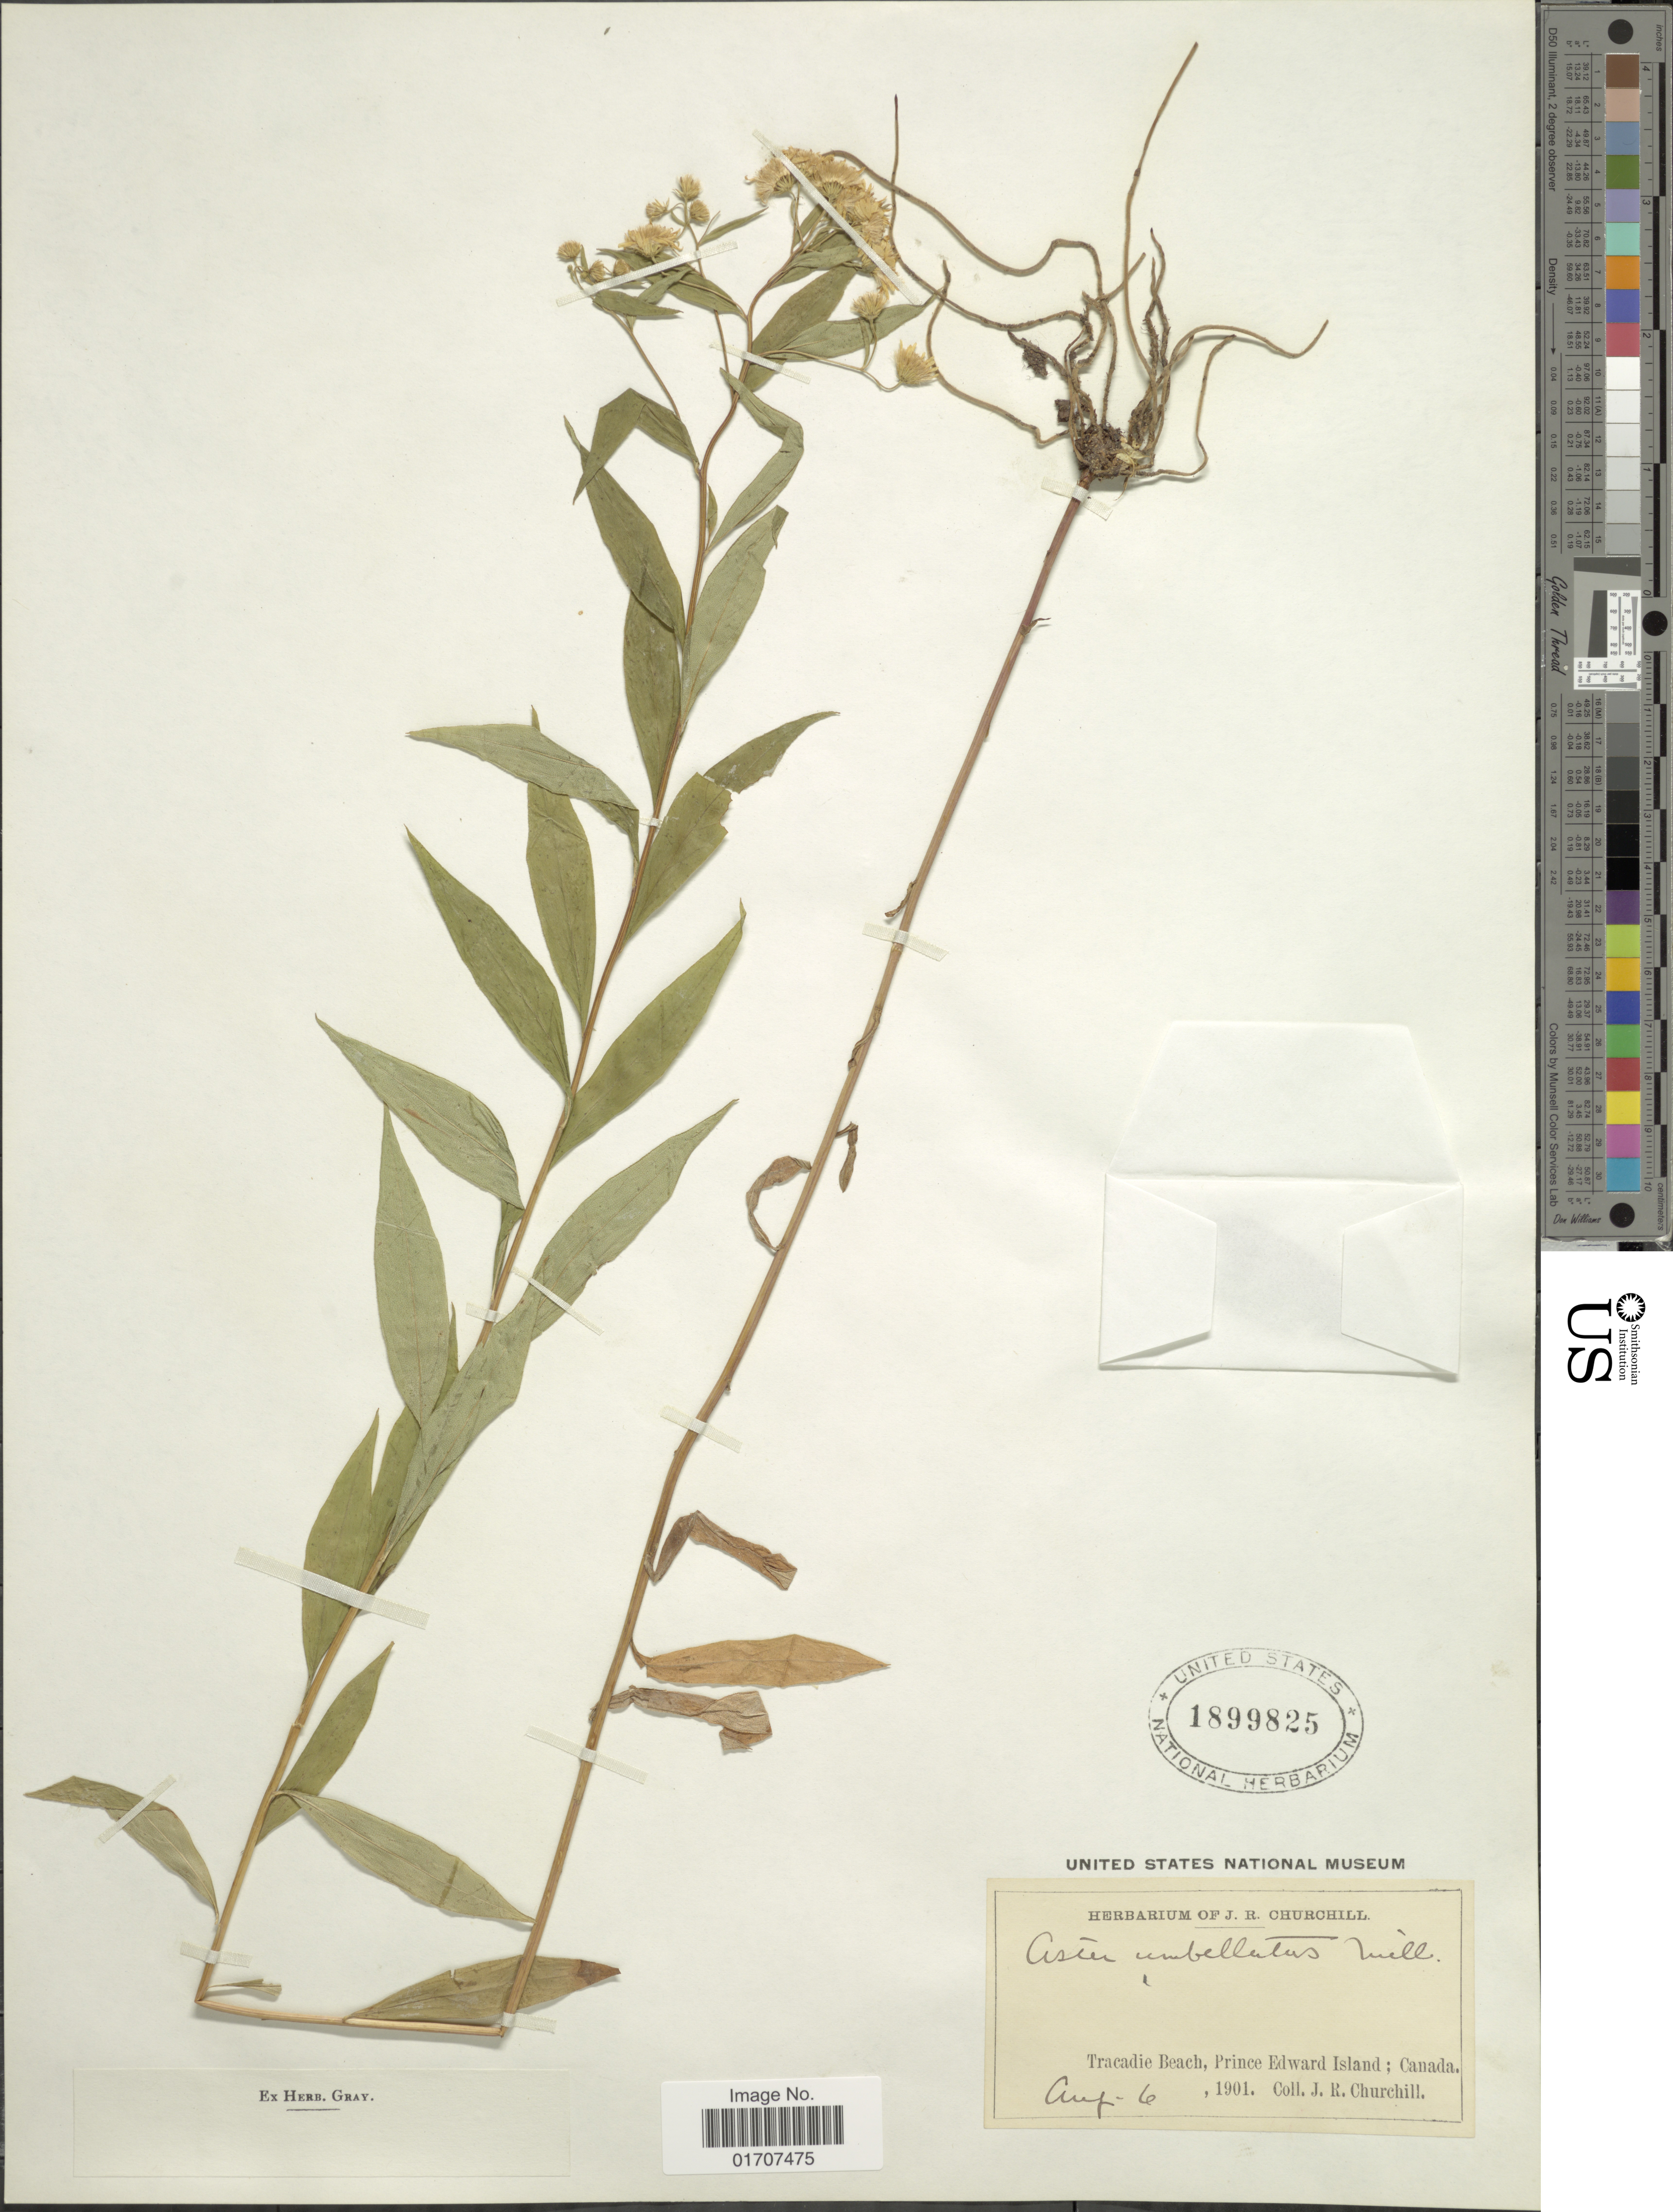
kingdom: Plantae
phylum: Tracheophyta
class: Magnoliopsida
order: Asterales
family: Asteraceae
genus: Doellingeria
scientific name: Doellingeria umbellata var. umbellata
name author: Nees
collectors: J. Churchill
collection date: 1901-08-06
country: Canada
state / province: Prince Edward Island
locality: Tracadie Beach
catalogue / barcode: US 1899825